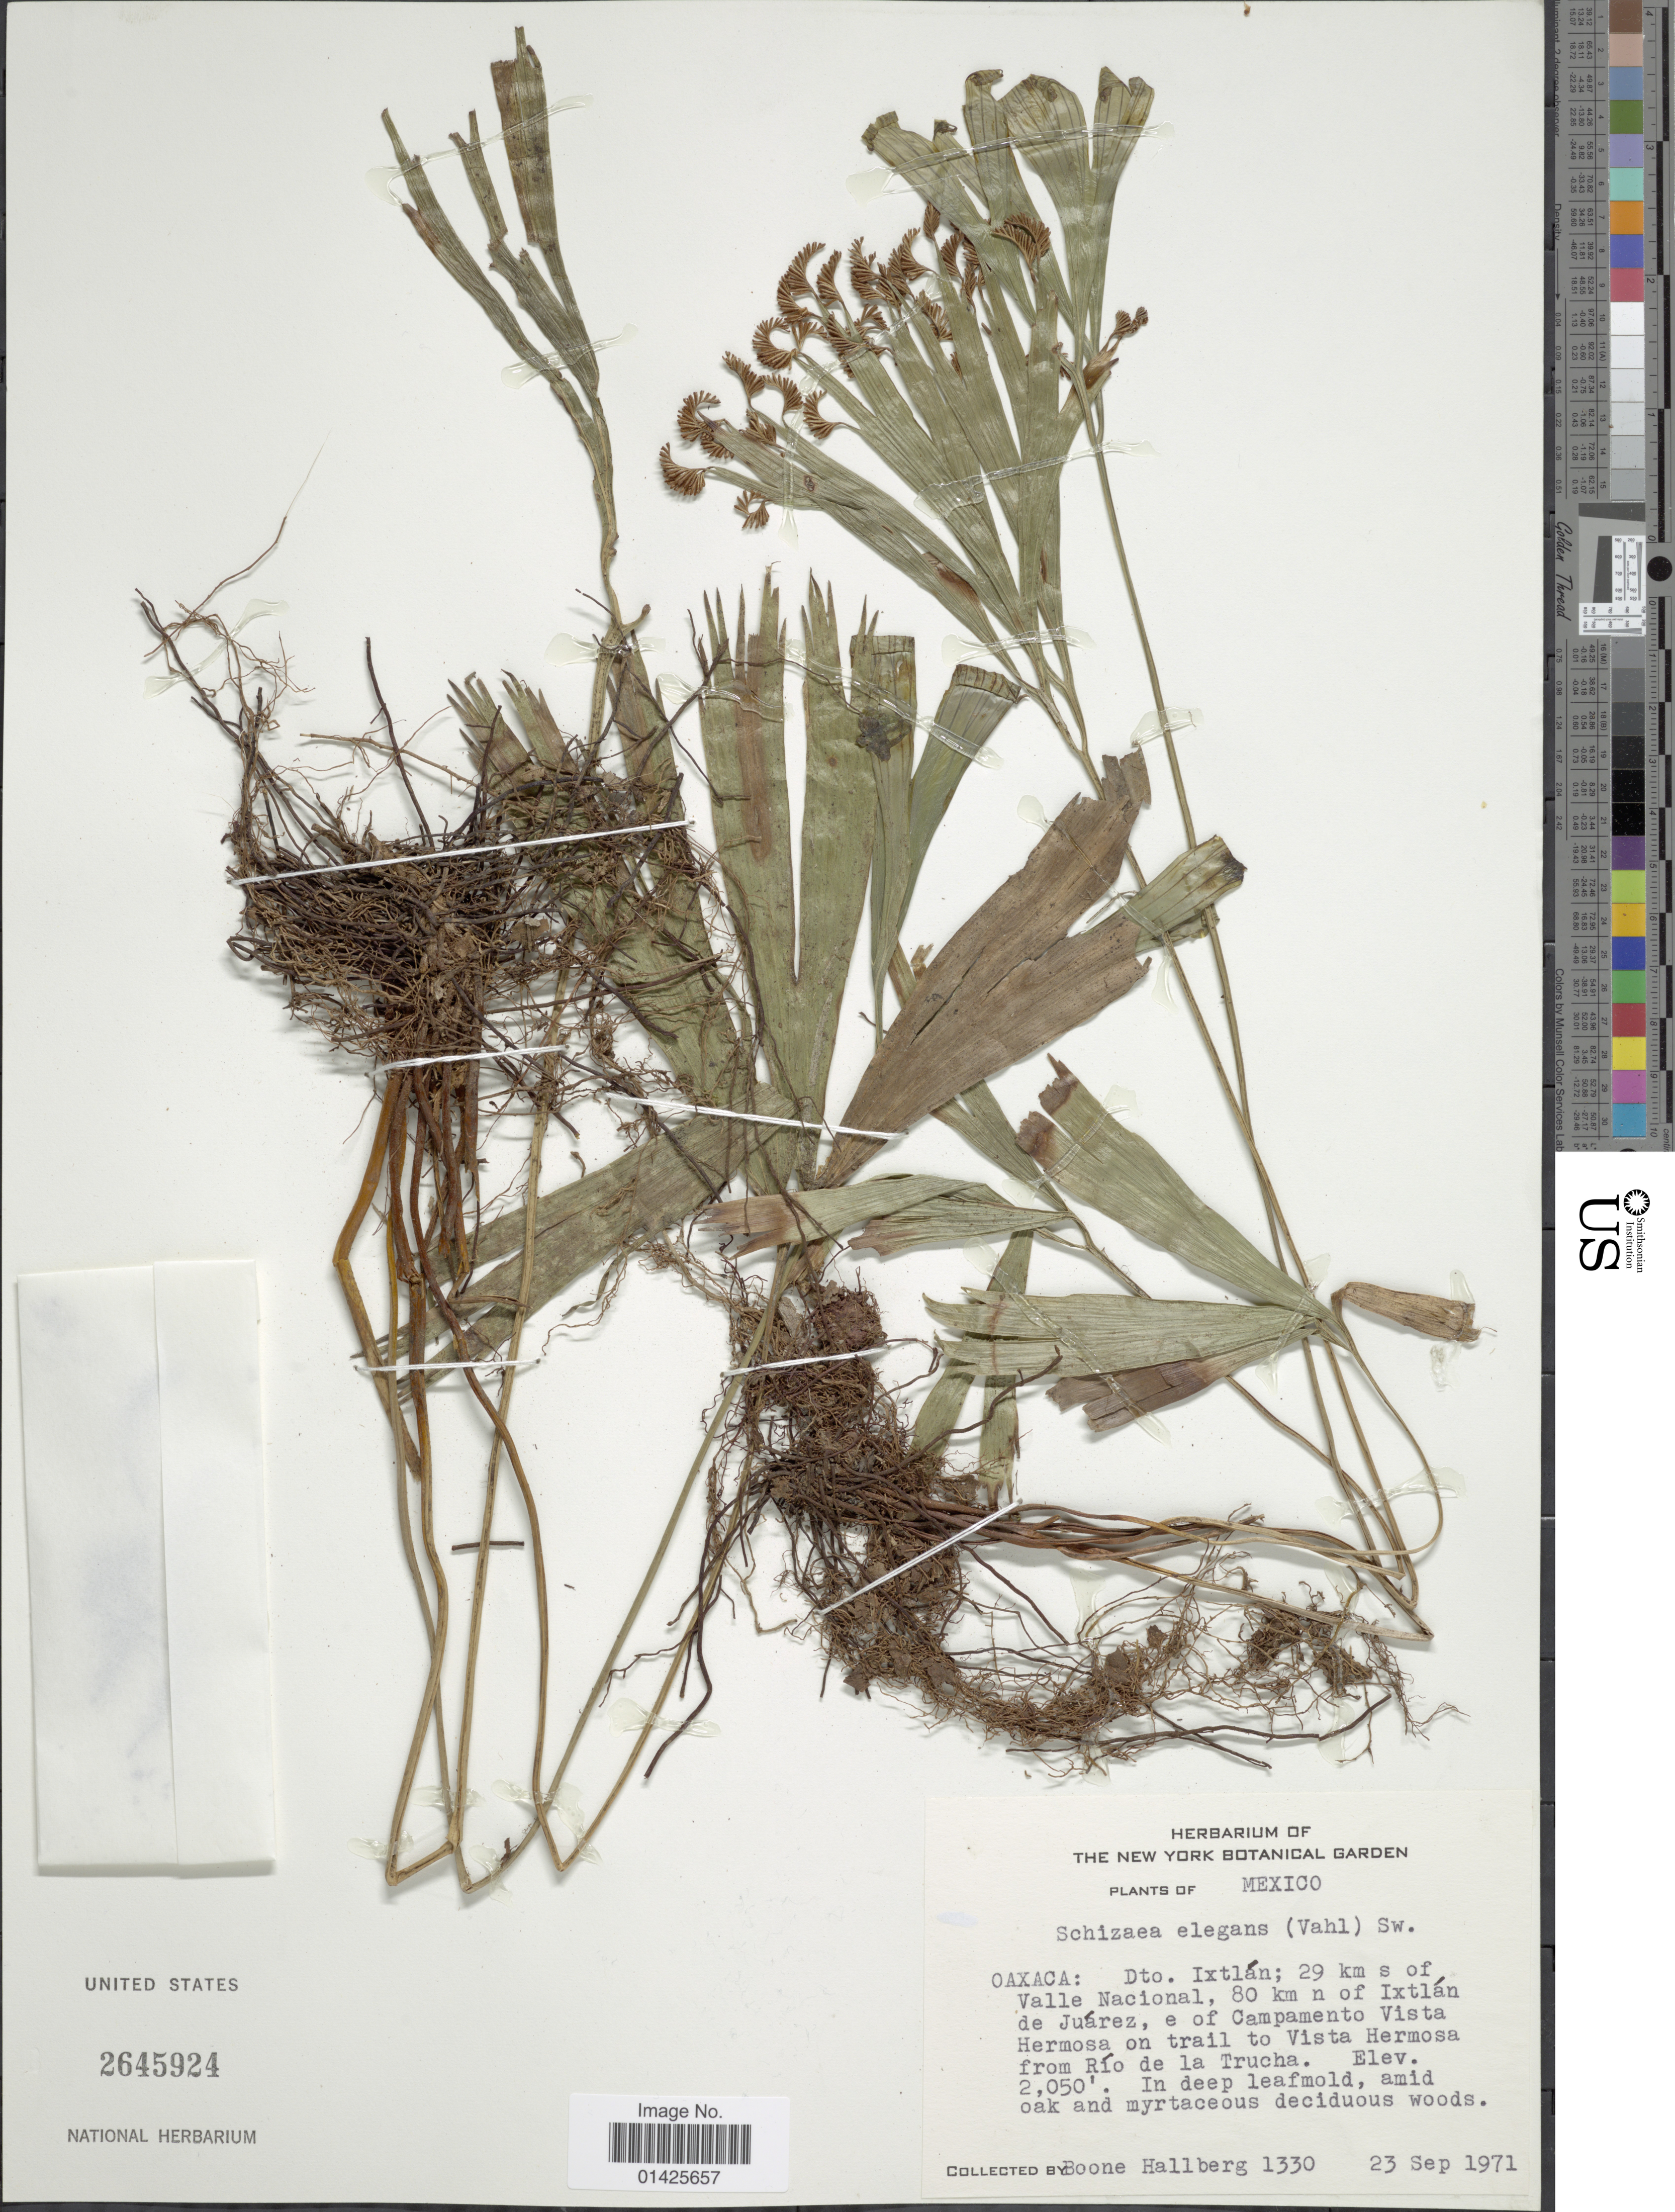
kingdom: Plantae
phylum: Tracheophyta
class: Polypodiopsida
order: Schizaeales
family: Schizaeaceae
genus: Schizaea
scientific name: Schizaea elegans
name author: (Vahl) Sw.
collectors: B. Hallberg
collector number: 1330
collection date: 1971-09-23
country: Mexico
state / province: Oaxaca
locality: Dto. Ixtlán: 29 km s of Valle Nacional, 80 km n of Ixtlán de Juárez, e of Campamento Vista Hermos on trail to Vista Hermosa from Rí de la Trucha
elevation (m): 625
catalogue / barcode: US 26459224